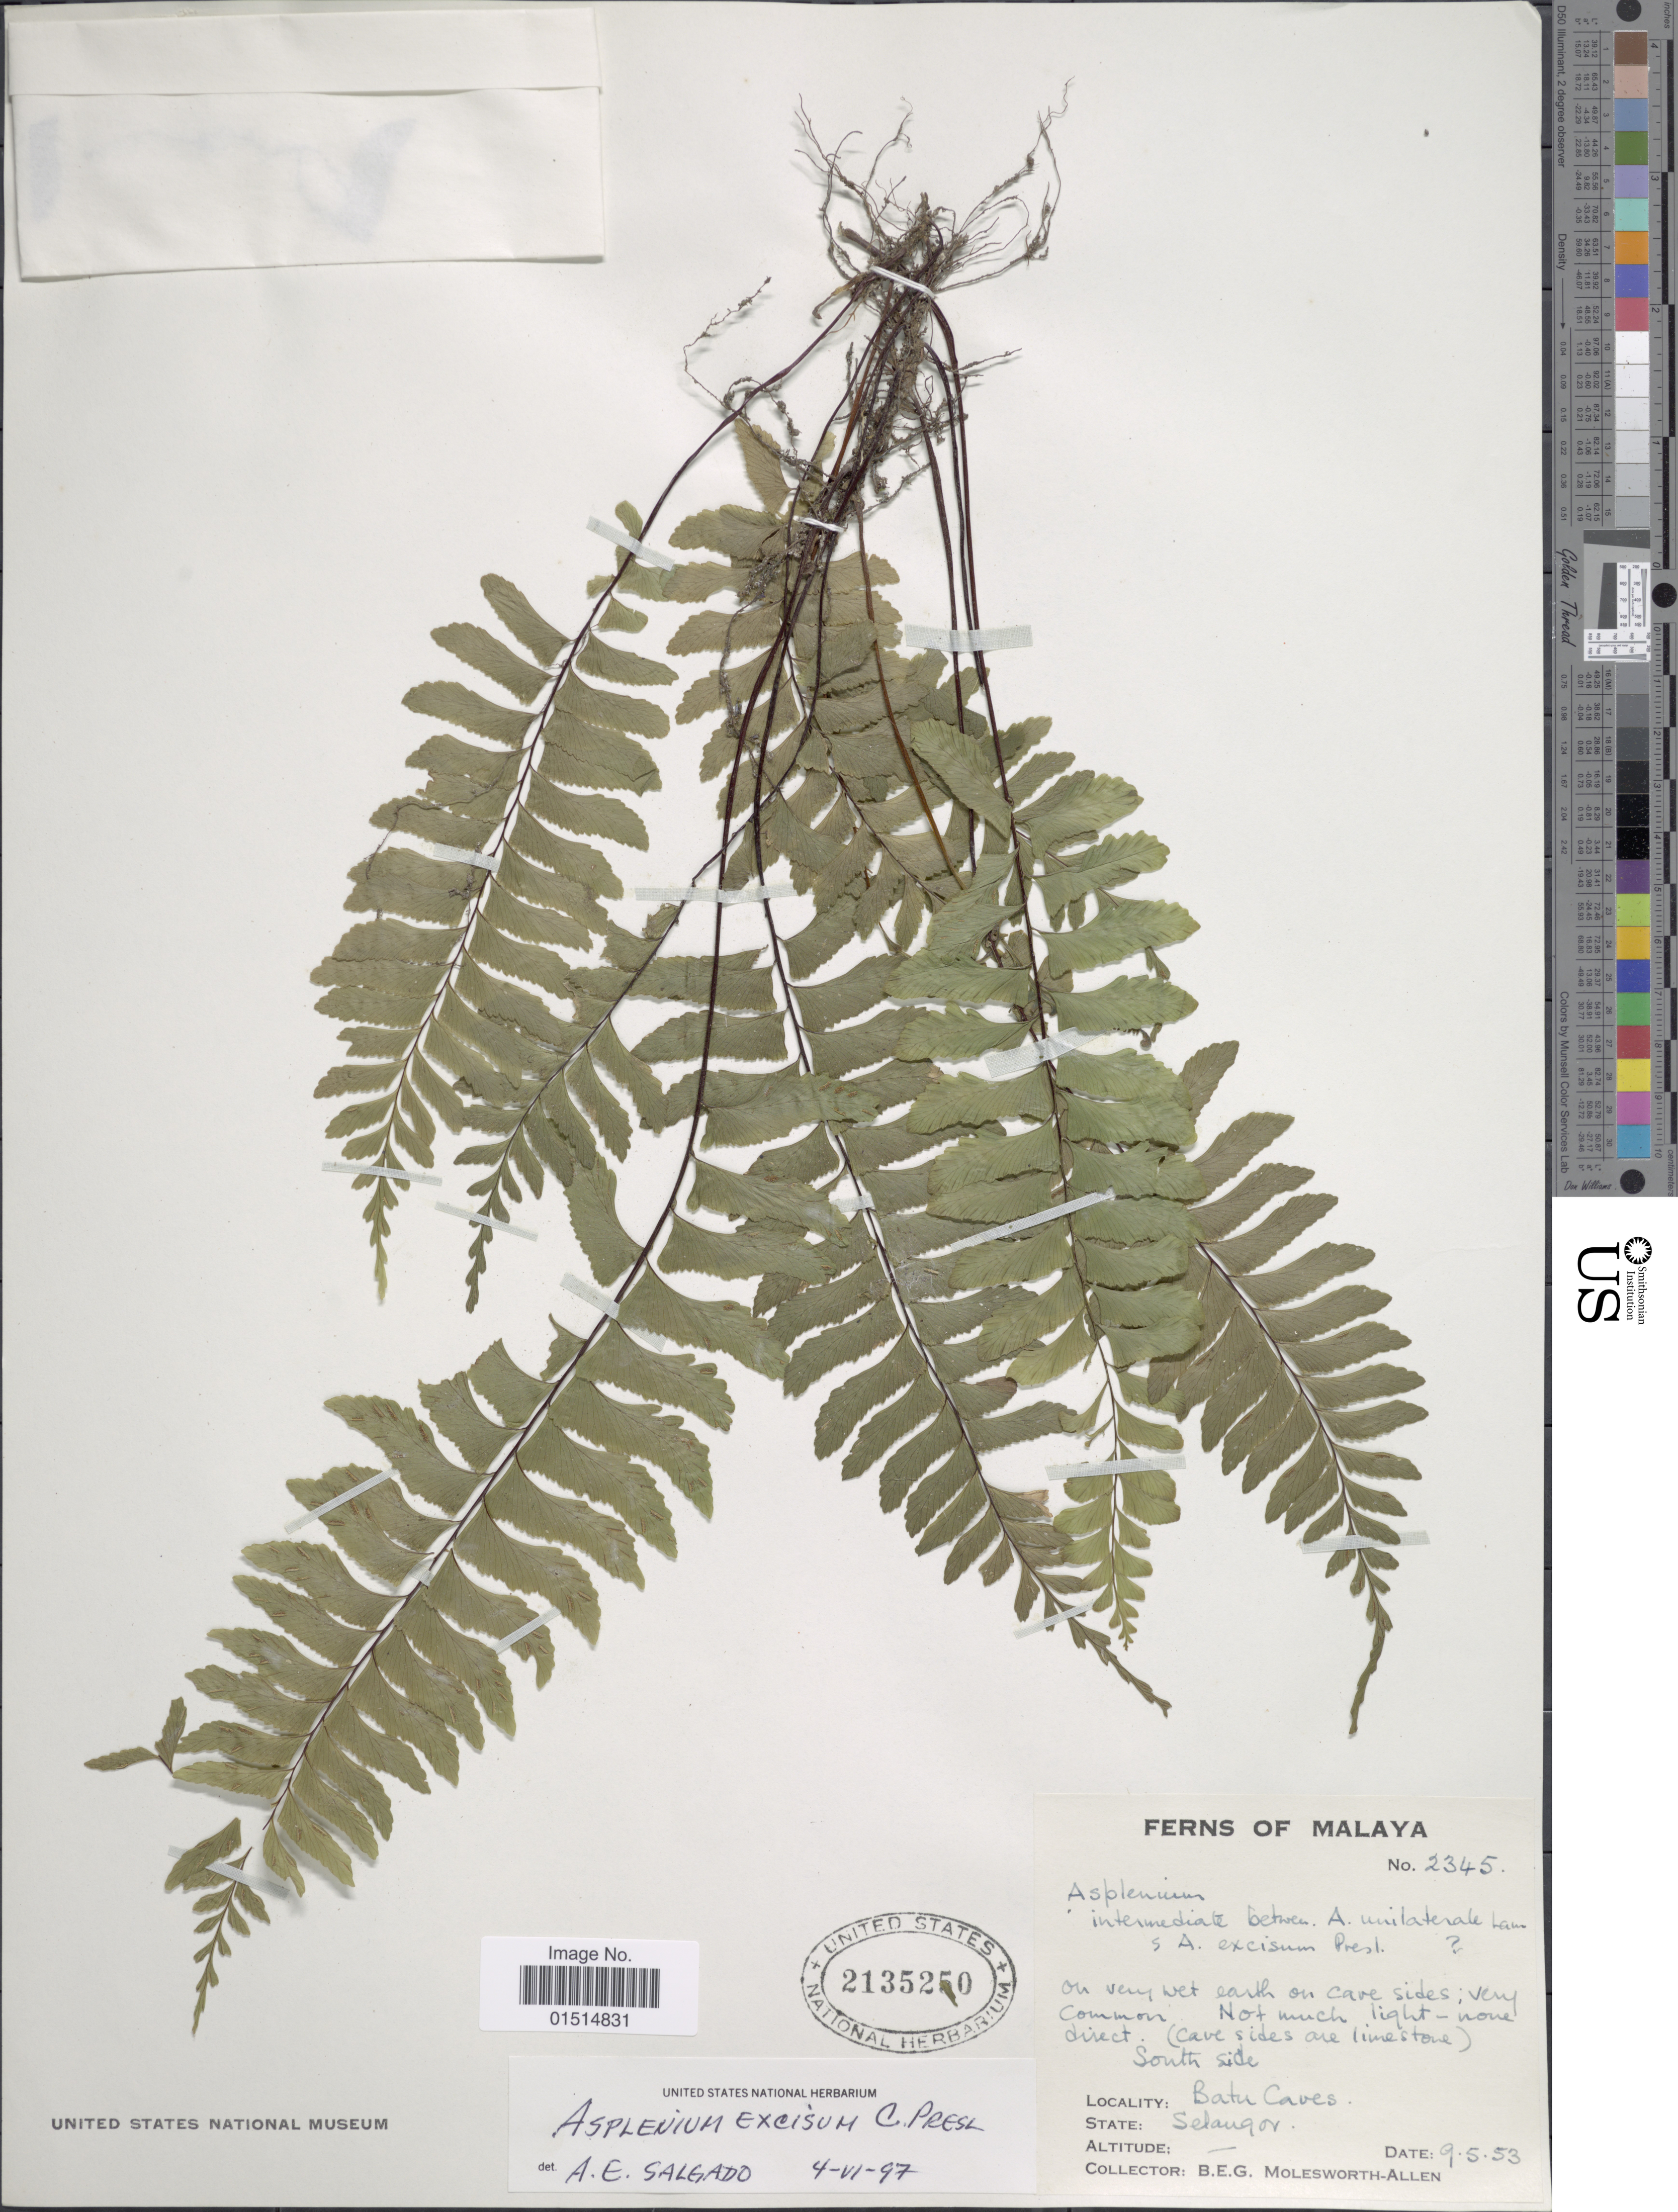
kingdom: Plantae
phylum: Tracheophyta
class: Polypodiopsida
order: Polypodiales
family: Aspleniaceae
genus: Hymenasplenium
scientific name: Hymenasplenium excisum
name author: C. Presl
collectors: B. E. G. Molesworth-Allen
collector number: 2345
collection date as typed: Transcribed d/m/y: 9/5/53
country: Malaysia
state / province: Selangor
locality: Malaya, On very wet earth on cave side; very common, not much light none direct (cave sides are limestone) south side, Batu Caves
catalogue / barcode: US 2135250